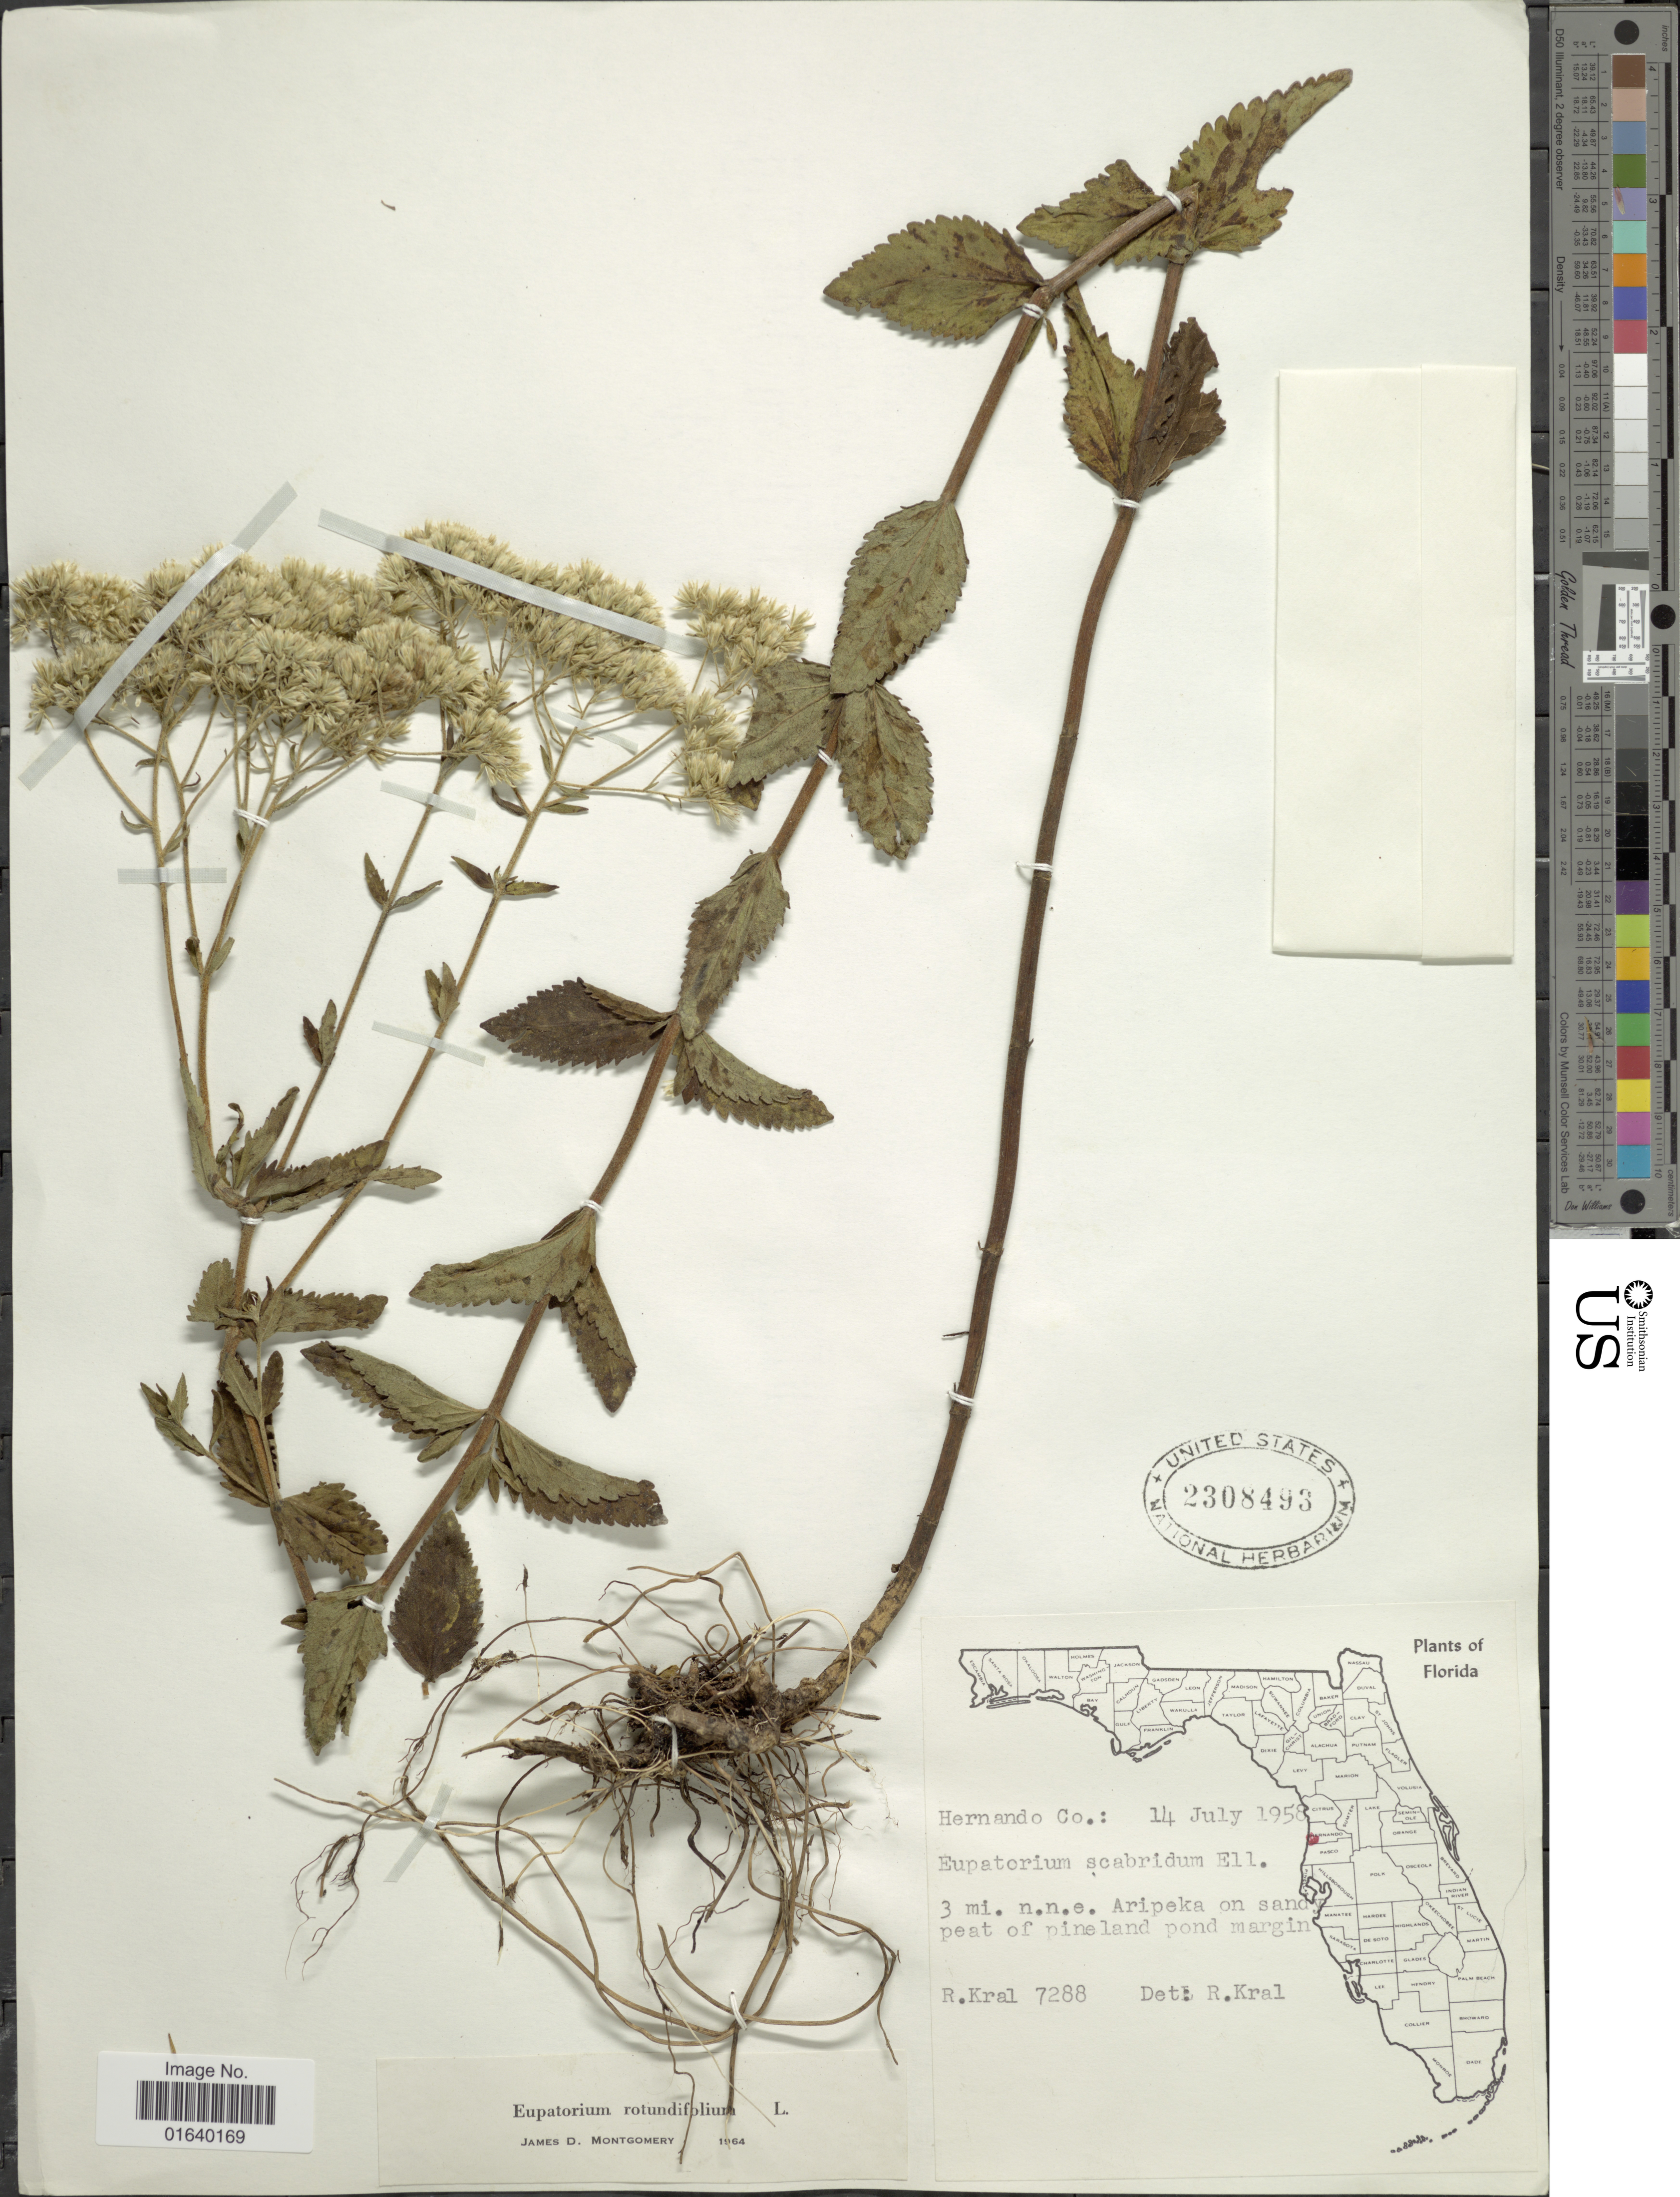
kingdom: Plantae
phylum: Tracheophyta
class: Magnoliopsida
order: Asterales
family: Asteraceae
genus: Eupatorium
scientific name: Eupatorium rotundifolium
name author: L.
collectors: R. Kral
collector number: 7288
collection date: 1958-07-14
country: United States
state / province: Florida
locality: Hernando Co, 3 mi. n.n.e. Aripeka on sandy peat of pineland pond margin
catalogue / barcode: US 2308493